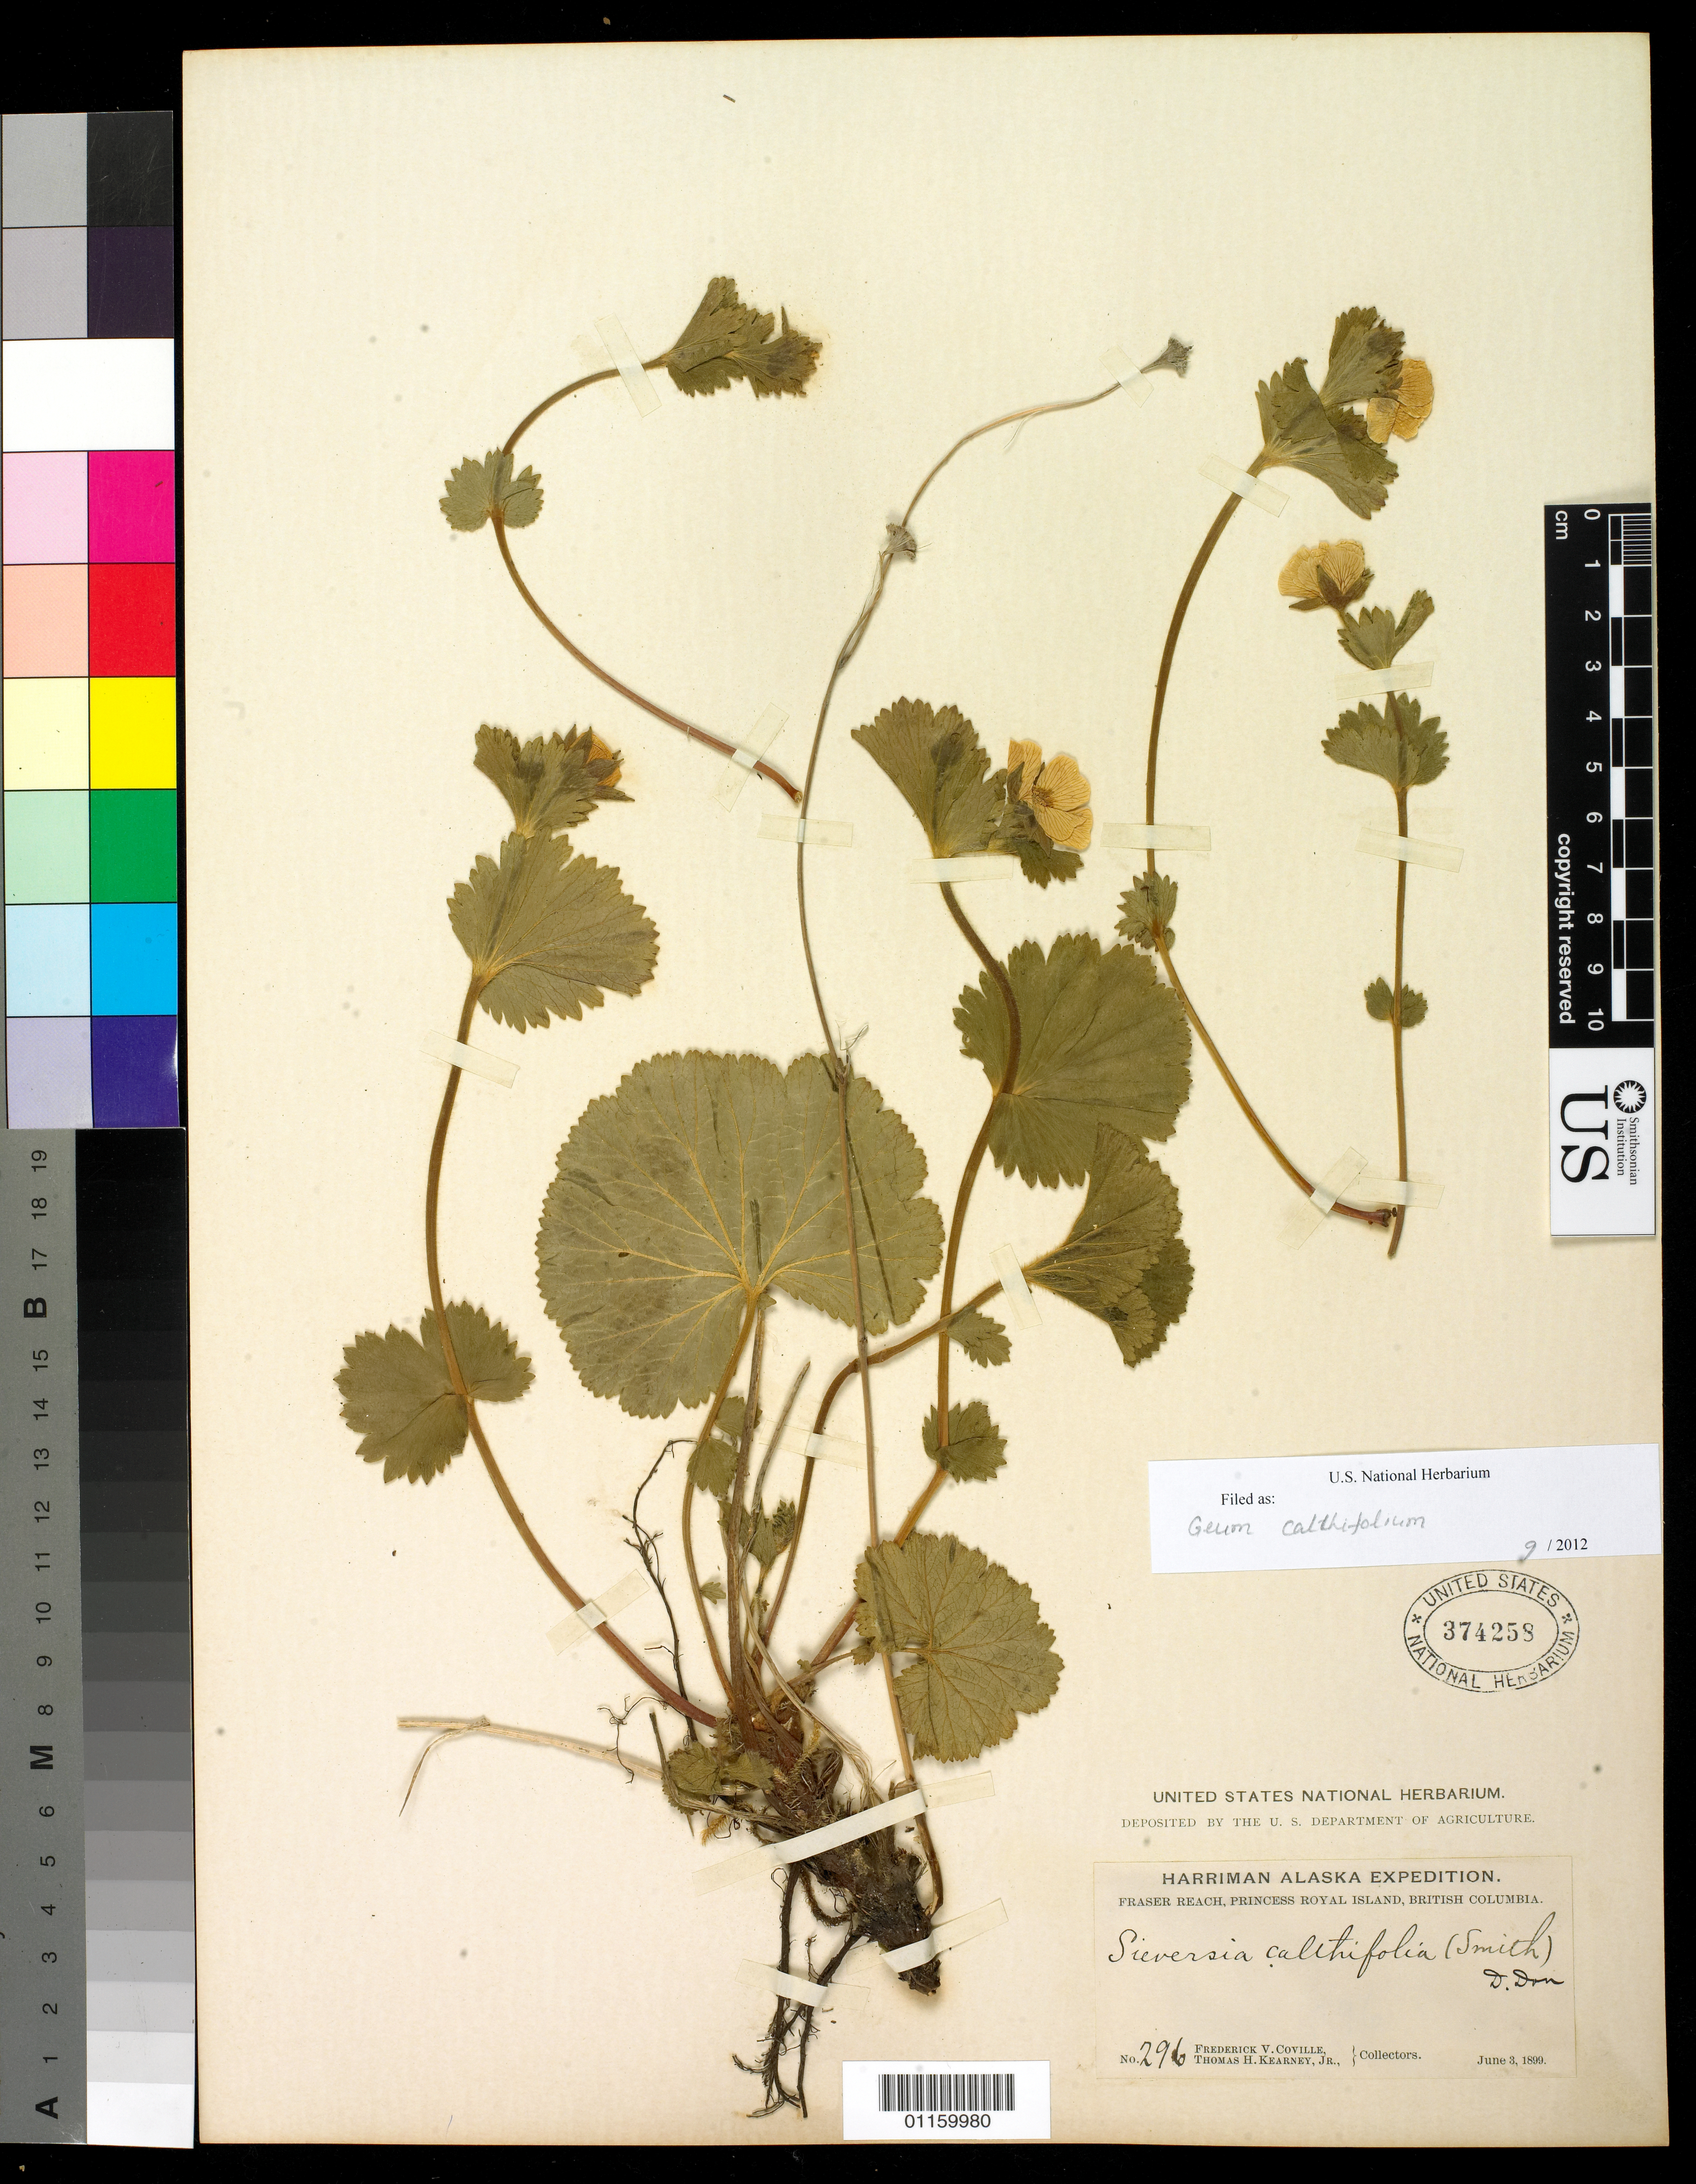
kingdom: Plantae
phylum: Tracheophyta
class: Magnoliopsida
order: Rosales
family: Rosaceae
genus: Geum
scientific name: Geum calthifolium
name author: Menzies ex Sm.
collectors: F. V. Coville & T. H. Kearney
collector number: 296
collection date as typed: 03 Jun 1899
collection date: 1899-06-03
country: Canada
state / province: British Columbia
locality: Fraser Reach, Princess Royal Island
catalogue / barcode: US 374258